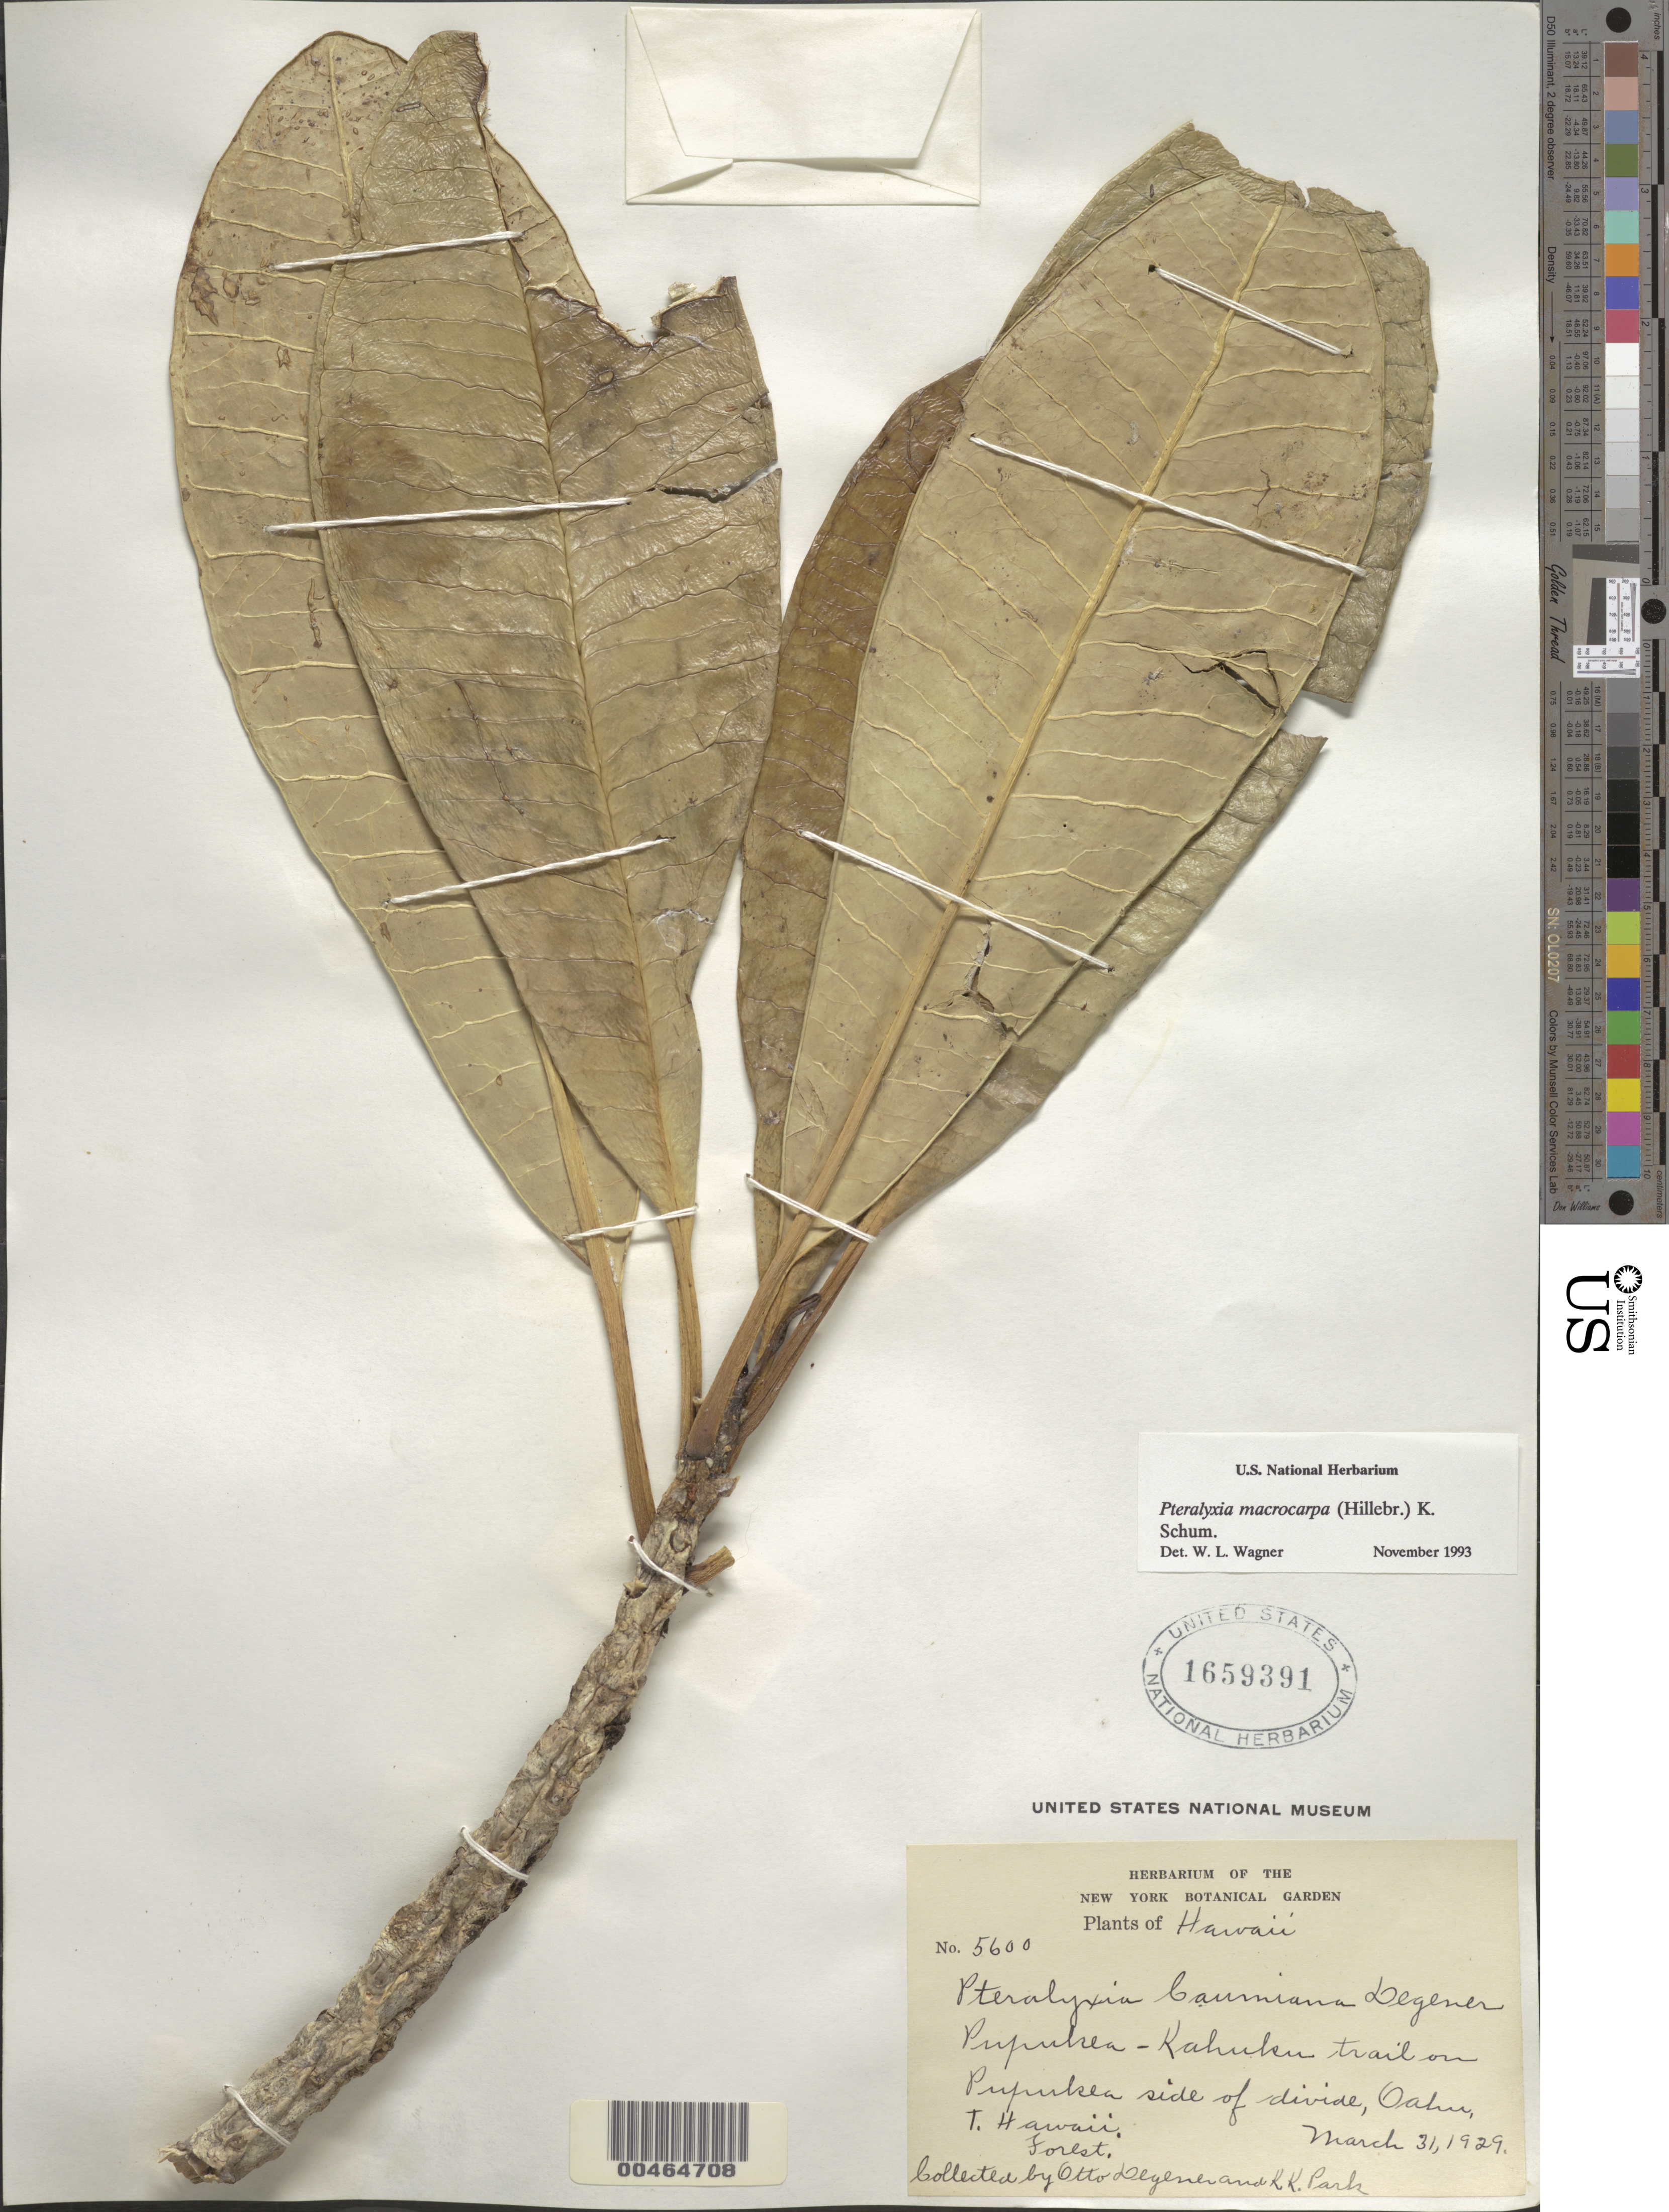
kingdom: Plantae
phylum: Tracheophyta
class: Magnoliopsida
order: Gentianales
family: Apocynaceae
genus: Pteralyxia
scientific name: Pteralyxia macrocarpa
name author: (Hillebr.) K. Schum.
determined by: Wagner, W. L., (BOT), Smithsonian Institution - National Museum of Natural History (UNITED STATES)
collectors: O. Degener & K. Park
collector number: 5600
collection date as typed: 31 Mar 1929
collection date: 1929-03-31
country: United States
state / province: Hawaii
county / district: Honolulu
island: Oahu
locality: Pupukea-Kahuku trail on Pupukea side of divide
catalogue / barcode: US 1659391